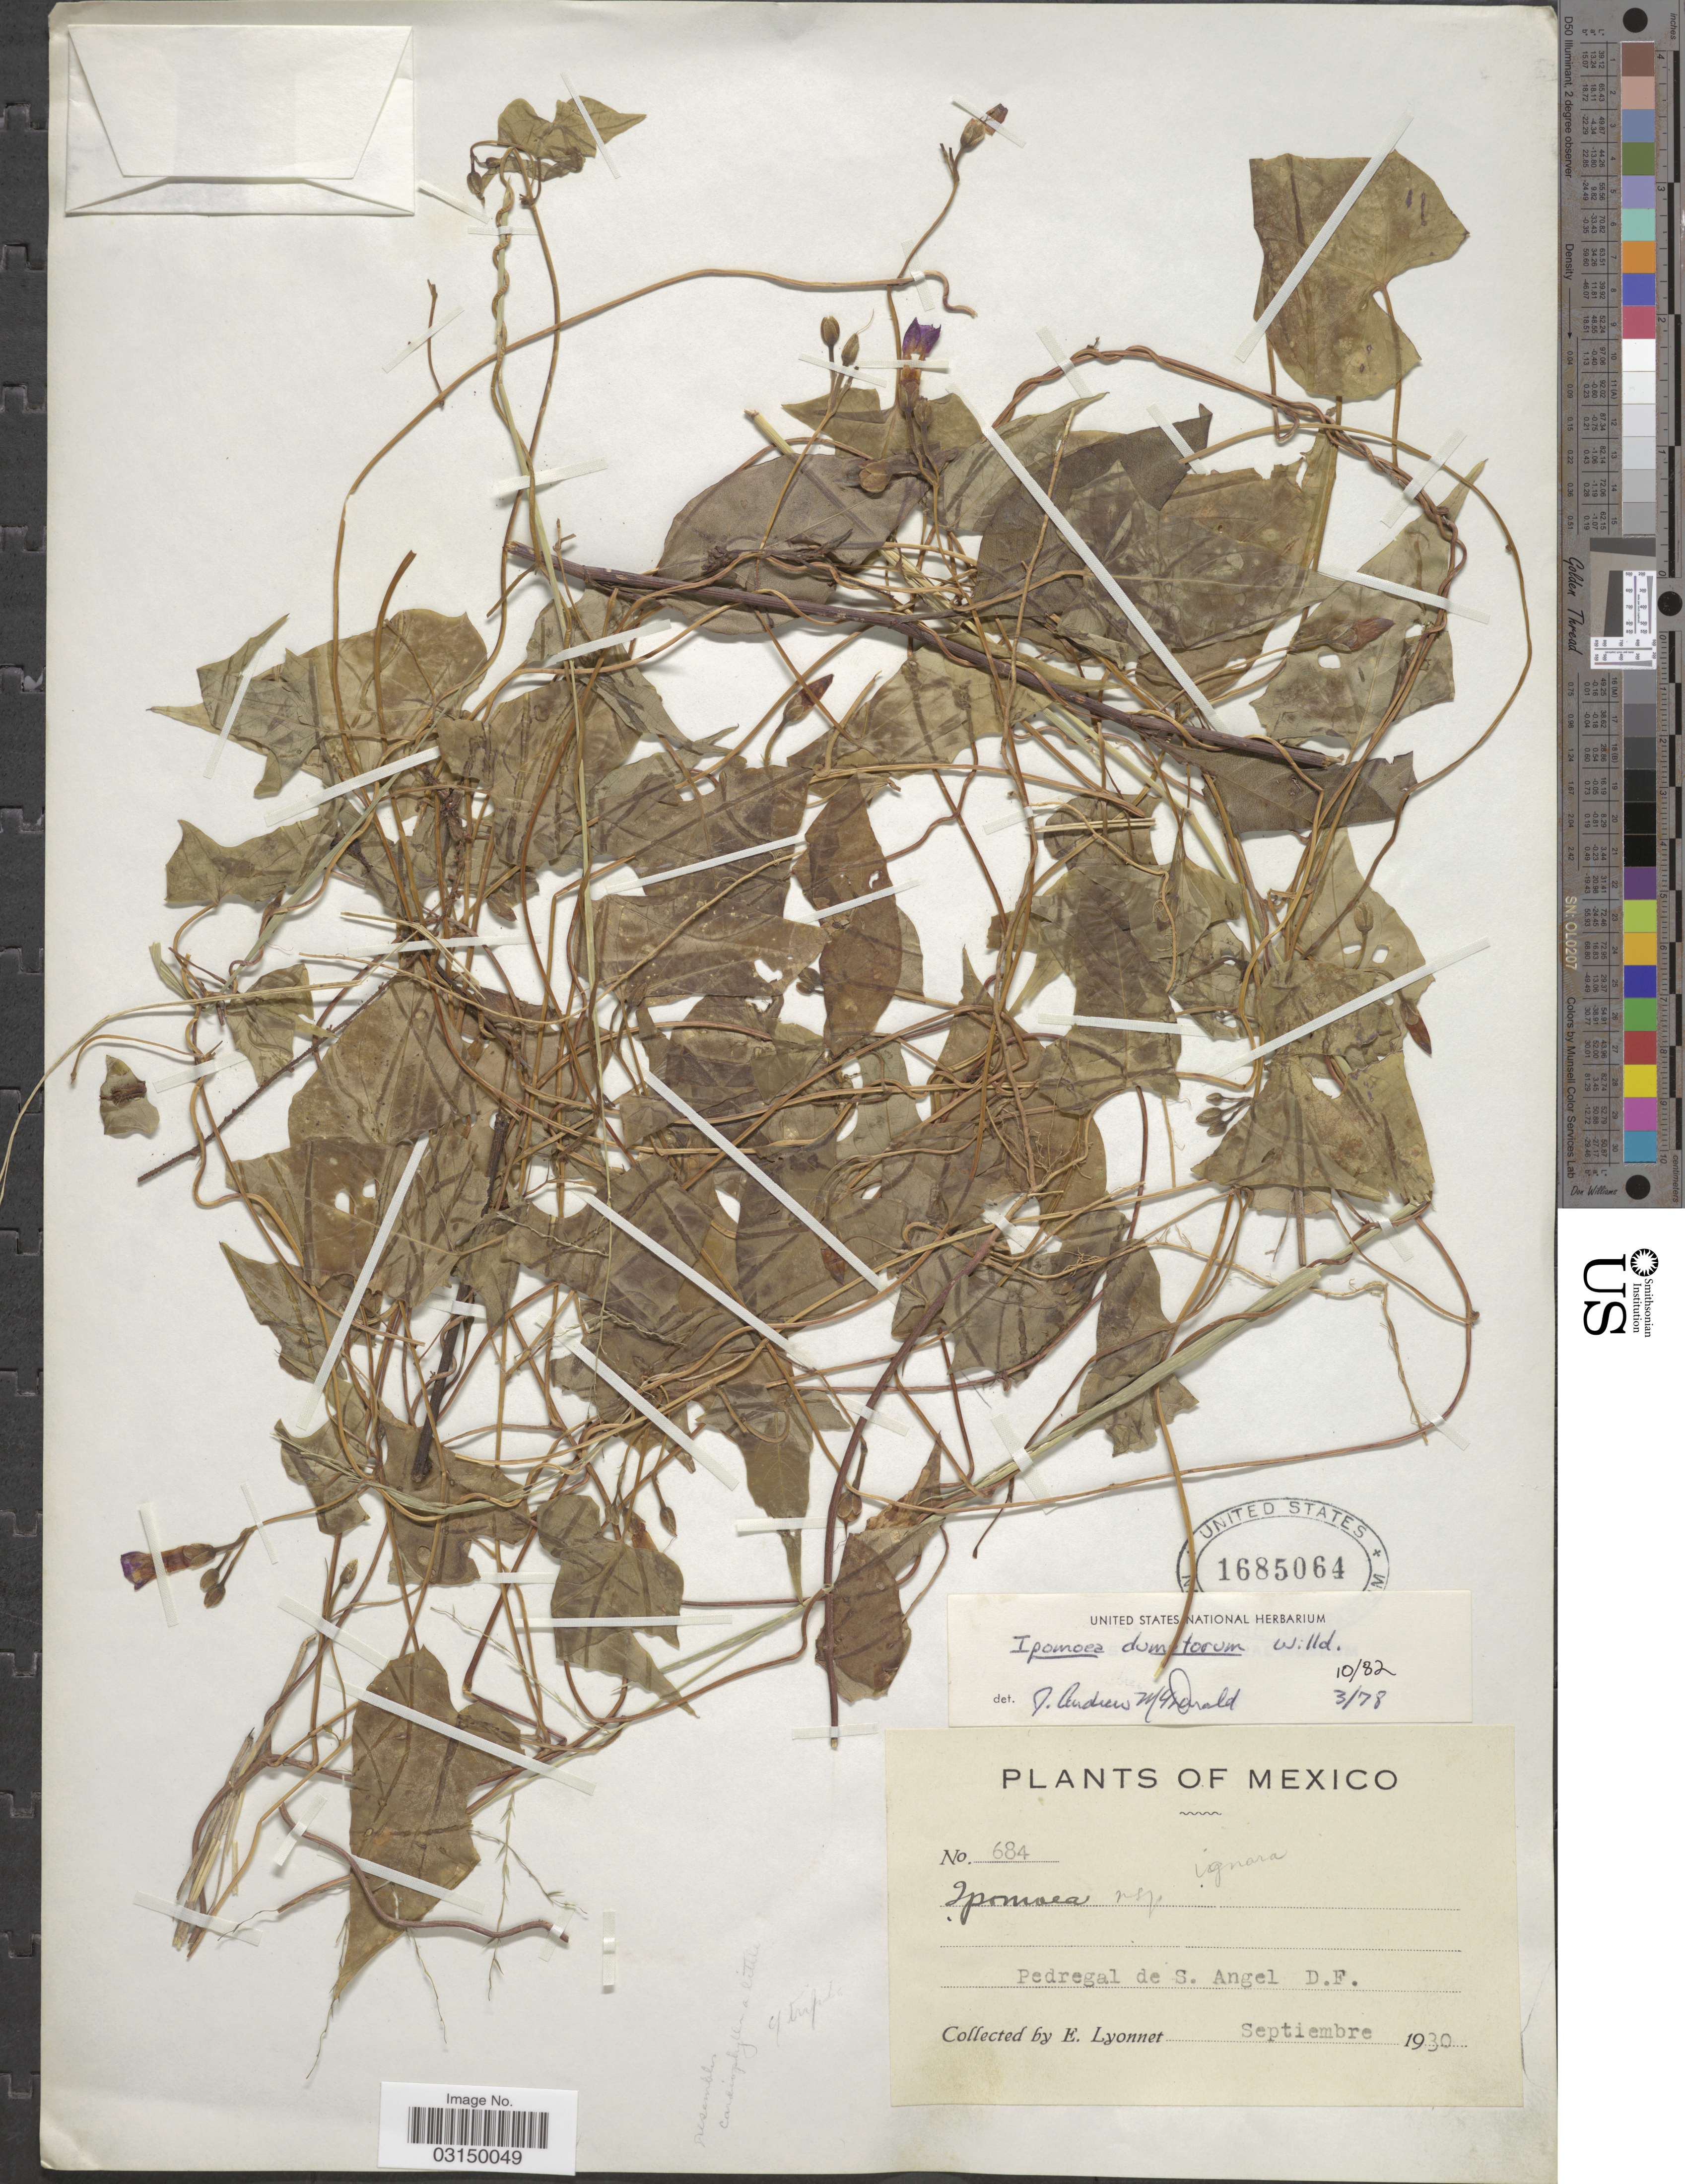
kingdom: Plantae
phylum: Tracheophyta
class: Magnoliopsida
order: Solanales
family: Convolvulaceae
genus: Ipomoea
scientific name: Ipomoea dumetorum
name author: Willd.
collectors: E. Lyonnet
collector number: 684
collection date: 1930-09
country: Mexico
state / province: Distrito Federal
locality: Pedregal de S. Angel.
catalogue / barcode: US 1685064